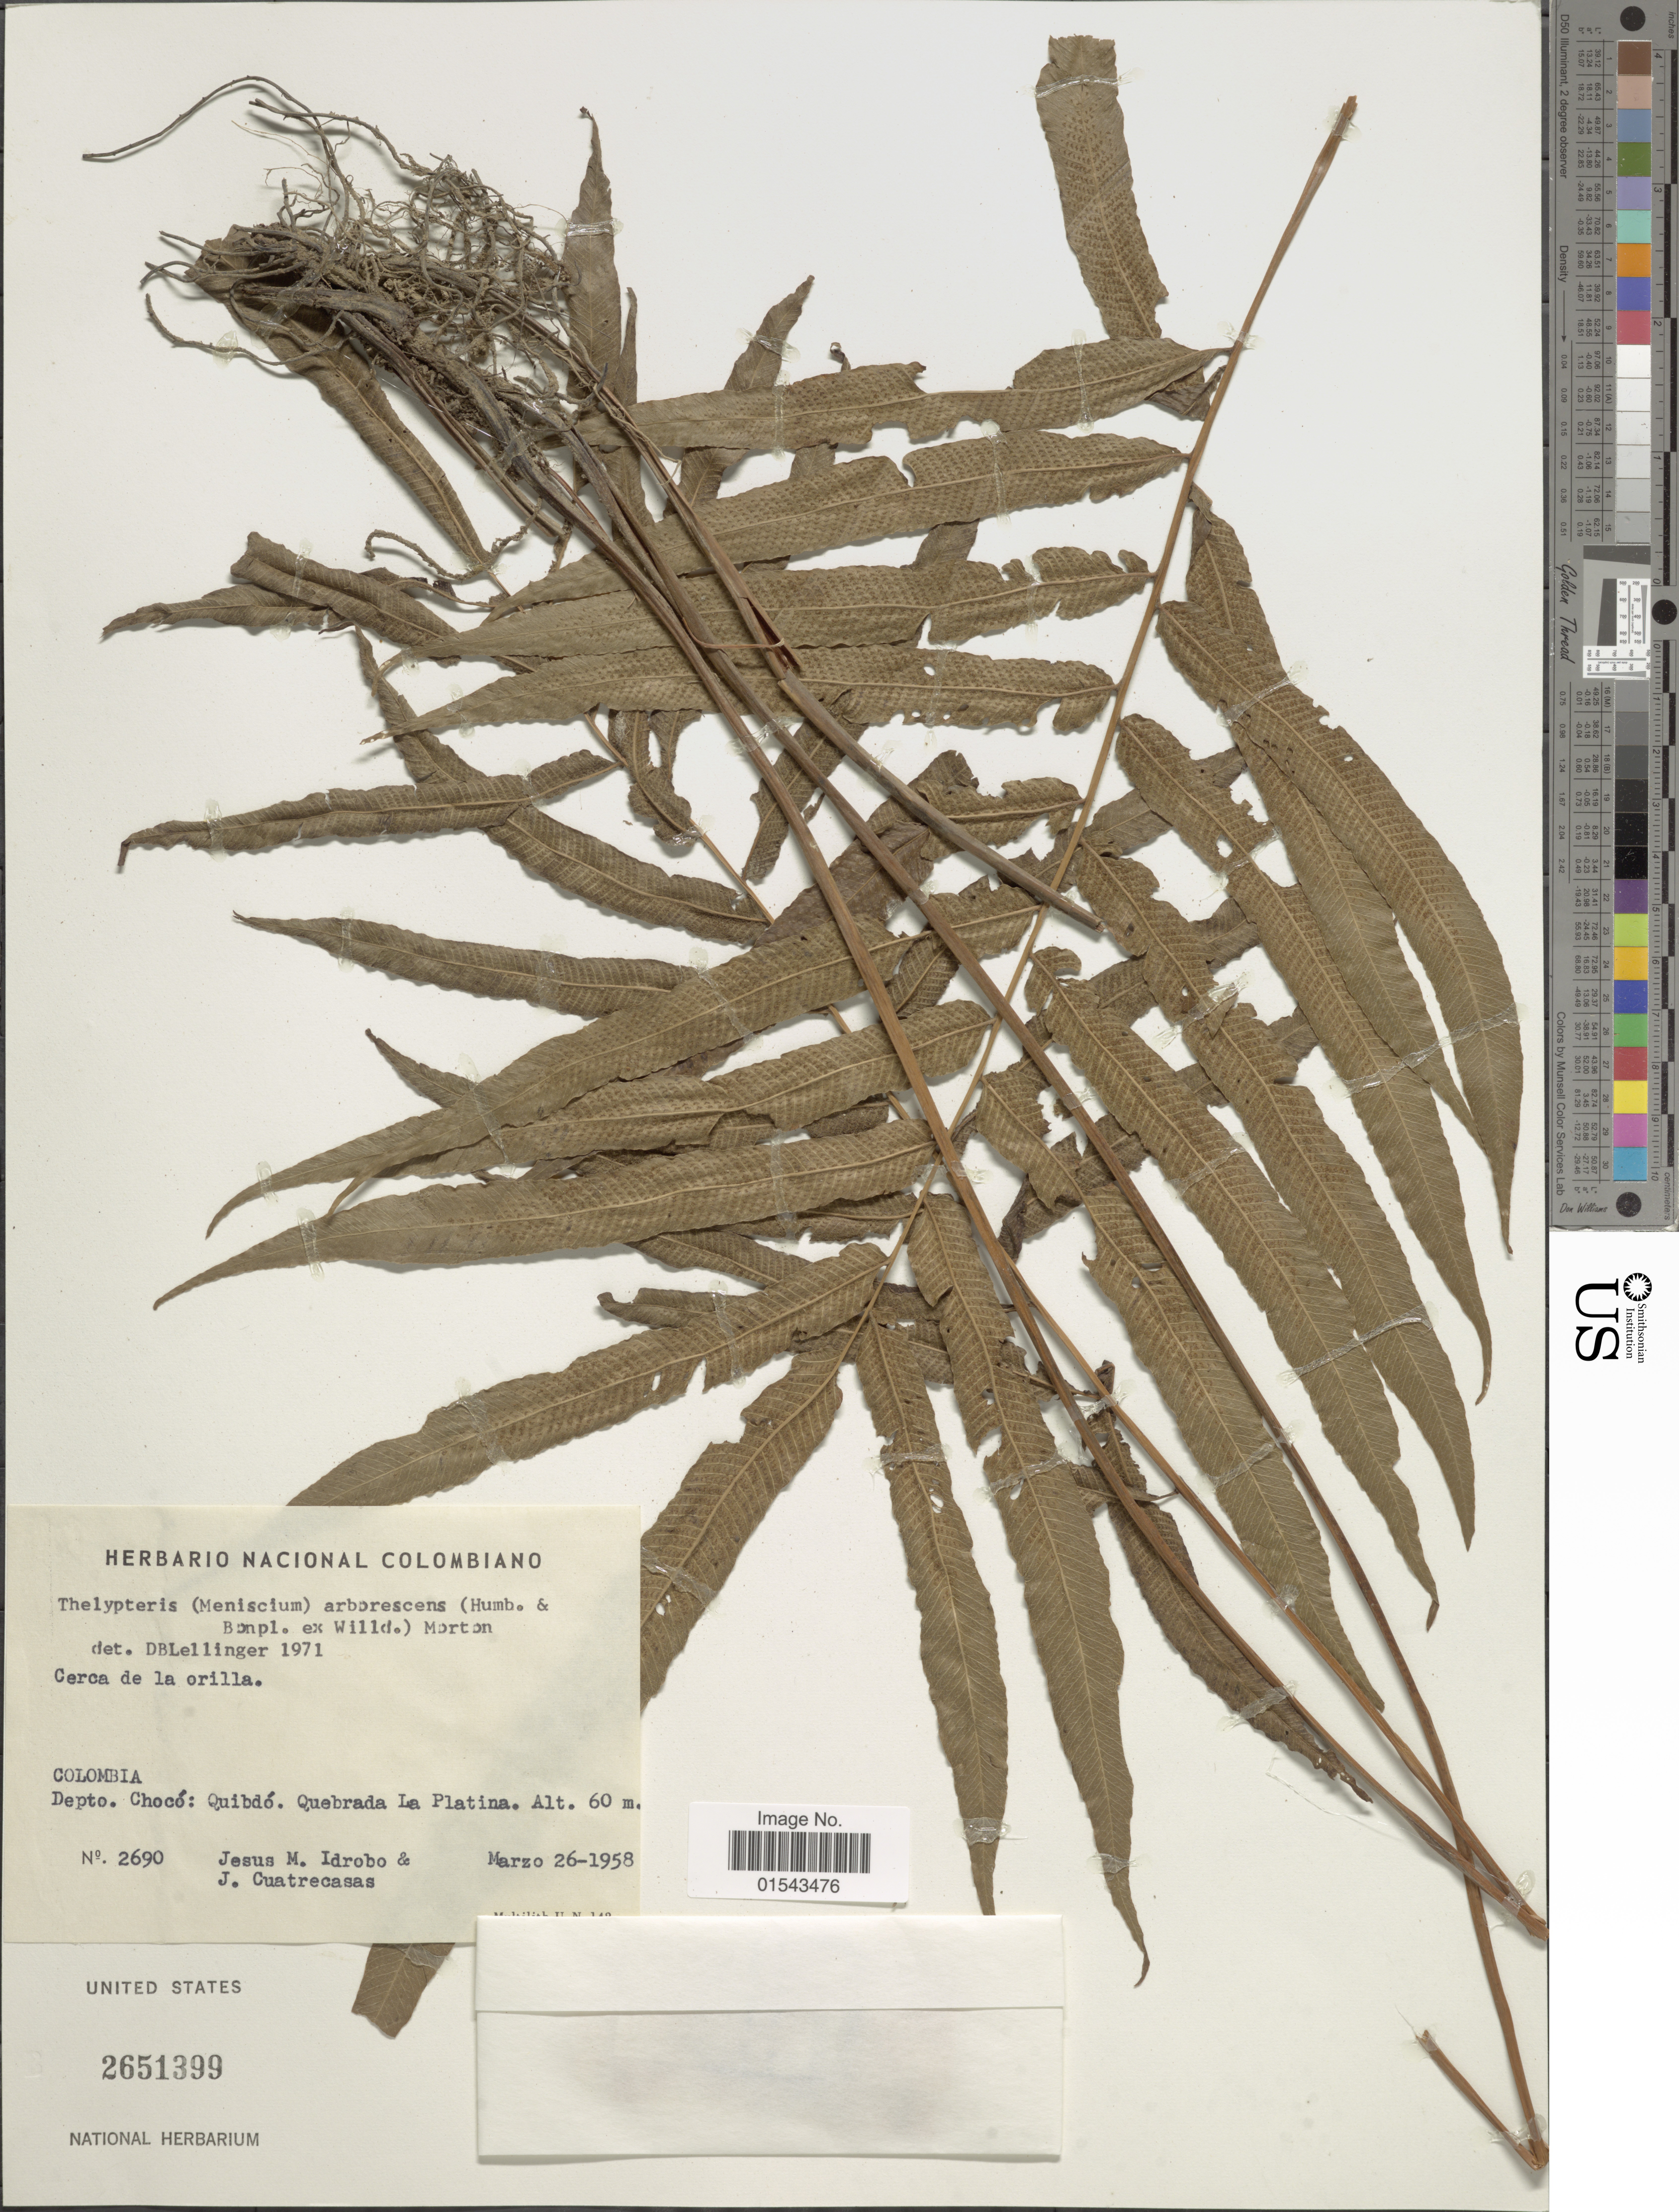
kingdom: Plantae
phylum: Tracheophyta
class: Polypodiopsida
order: Polypodiales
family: Thelypteridaceae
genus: Meniscium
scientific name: Meniscium arborescens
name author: Humb. & Bonpl. ex Willd.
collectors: J. M. Idrobo & J. Cuatrecasas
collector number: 2690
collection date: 1958-03-26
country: Colombia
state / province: Chocó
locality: Quibdó. Quebrada La Platina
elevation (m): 60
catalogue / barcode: US 2651399